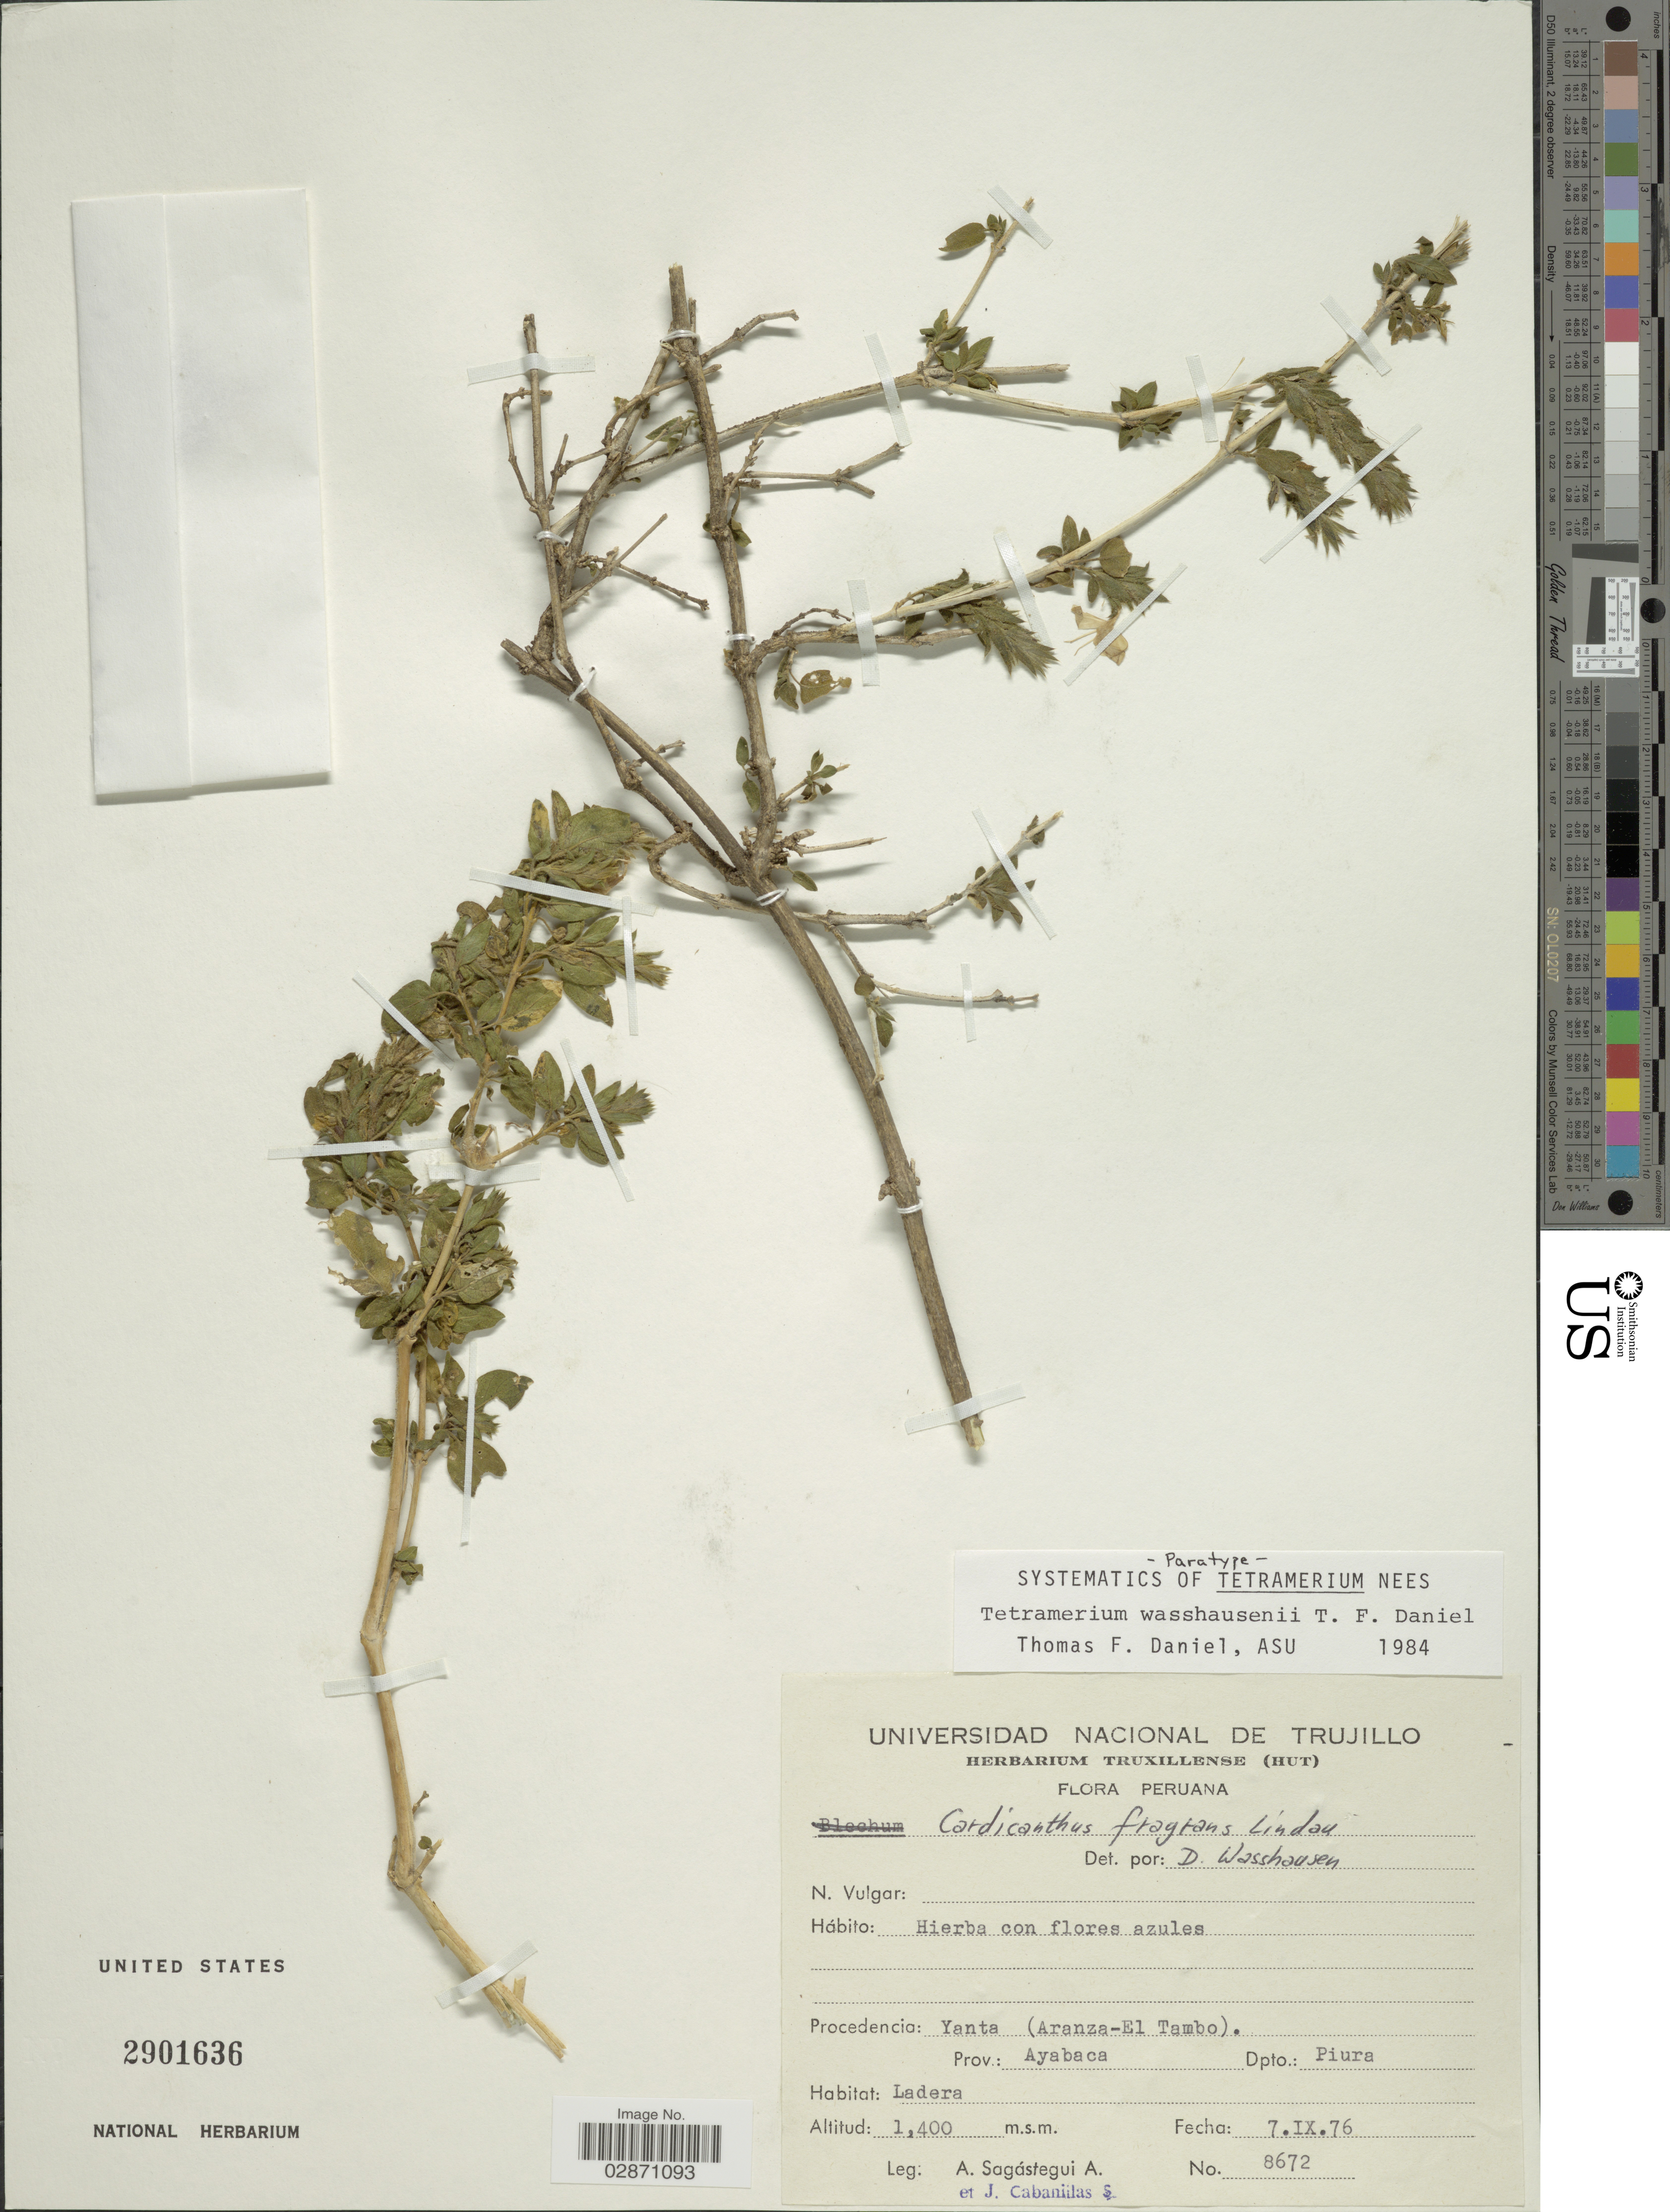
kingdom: Plantae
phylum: Tracheophyta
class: Magnoliopsida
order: Lamiales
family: Acanthaceae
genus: Tetramerium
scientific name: Tetramerium wasshausenii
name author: T.F. Daniel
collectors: A. Sagástegui A. & J. Cabanillas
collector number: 8672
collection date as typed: Transcribed d/m/y: 7/9/76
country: Peru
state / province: Piura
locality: Yanta (Aranza - El Tambo), Prov: Ayabaca, Dpto.: Piura.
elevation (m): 1400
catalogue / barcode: US 2901636